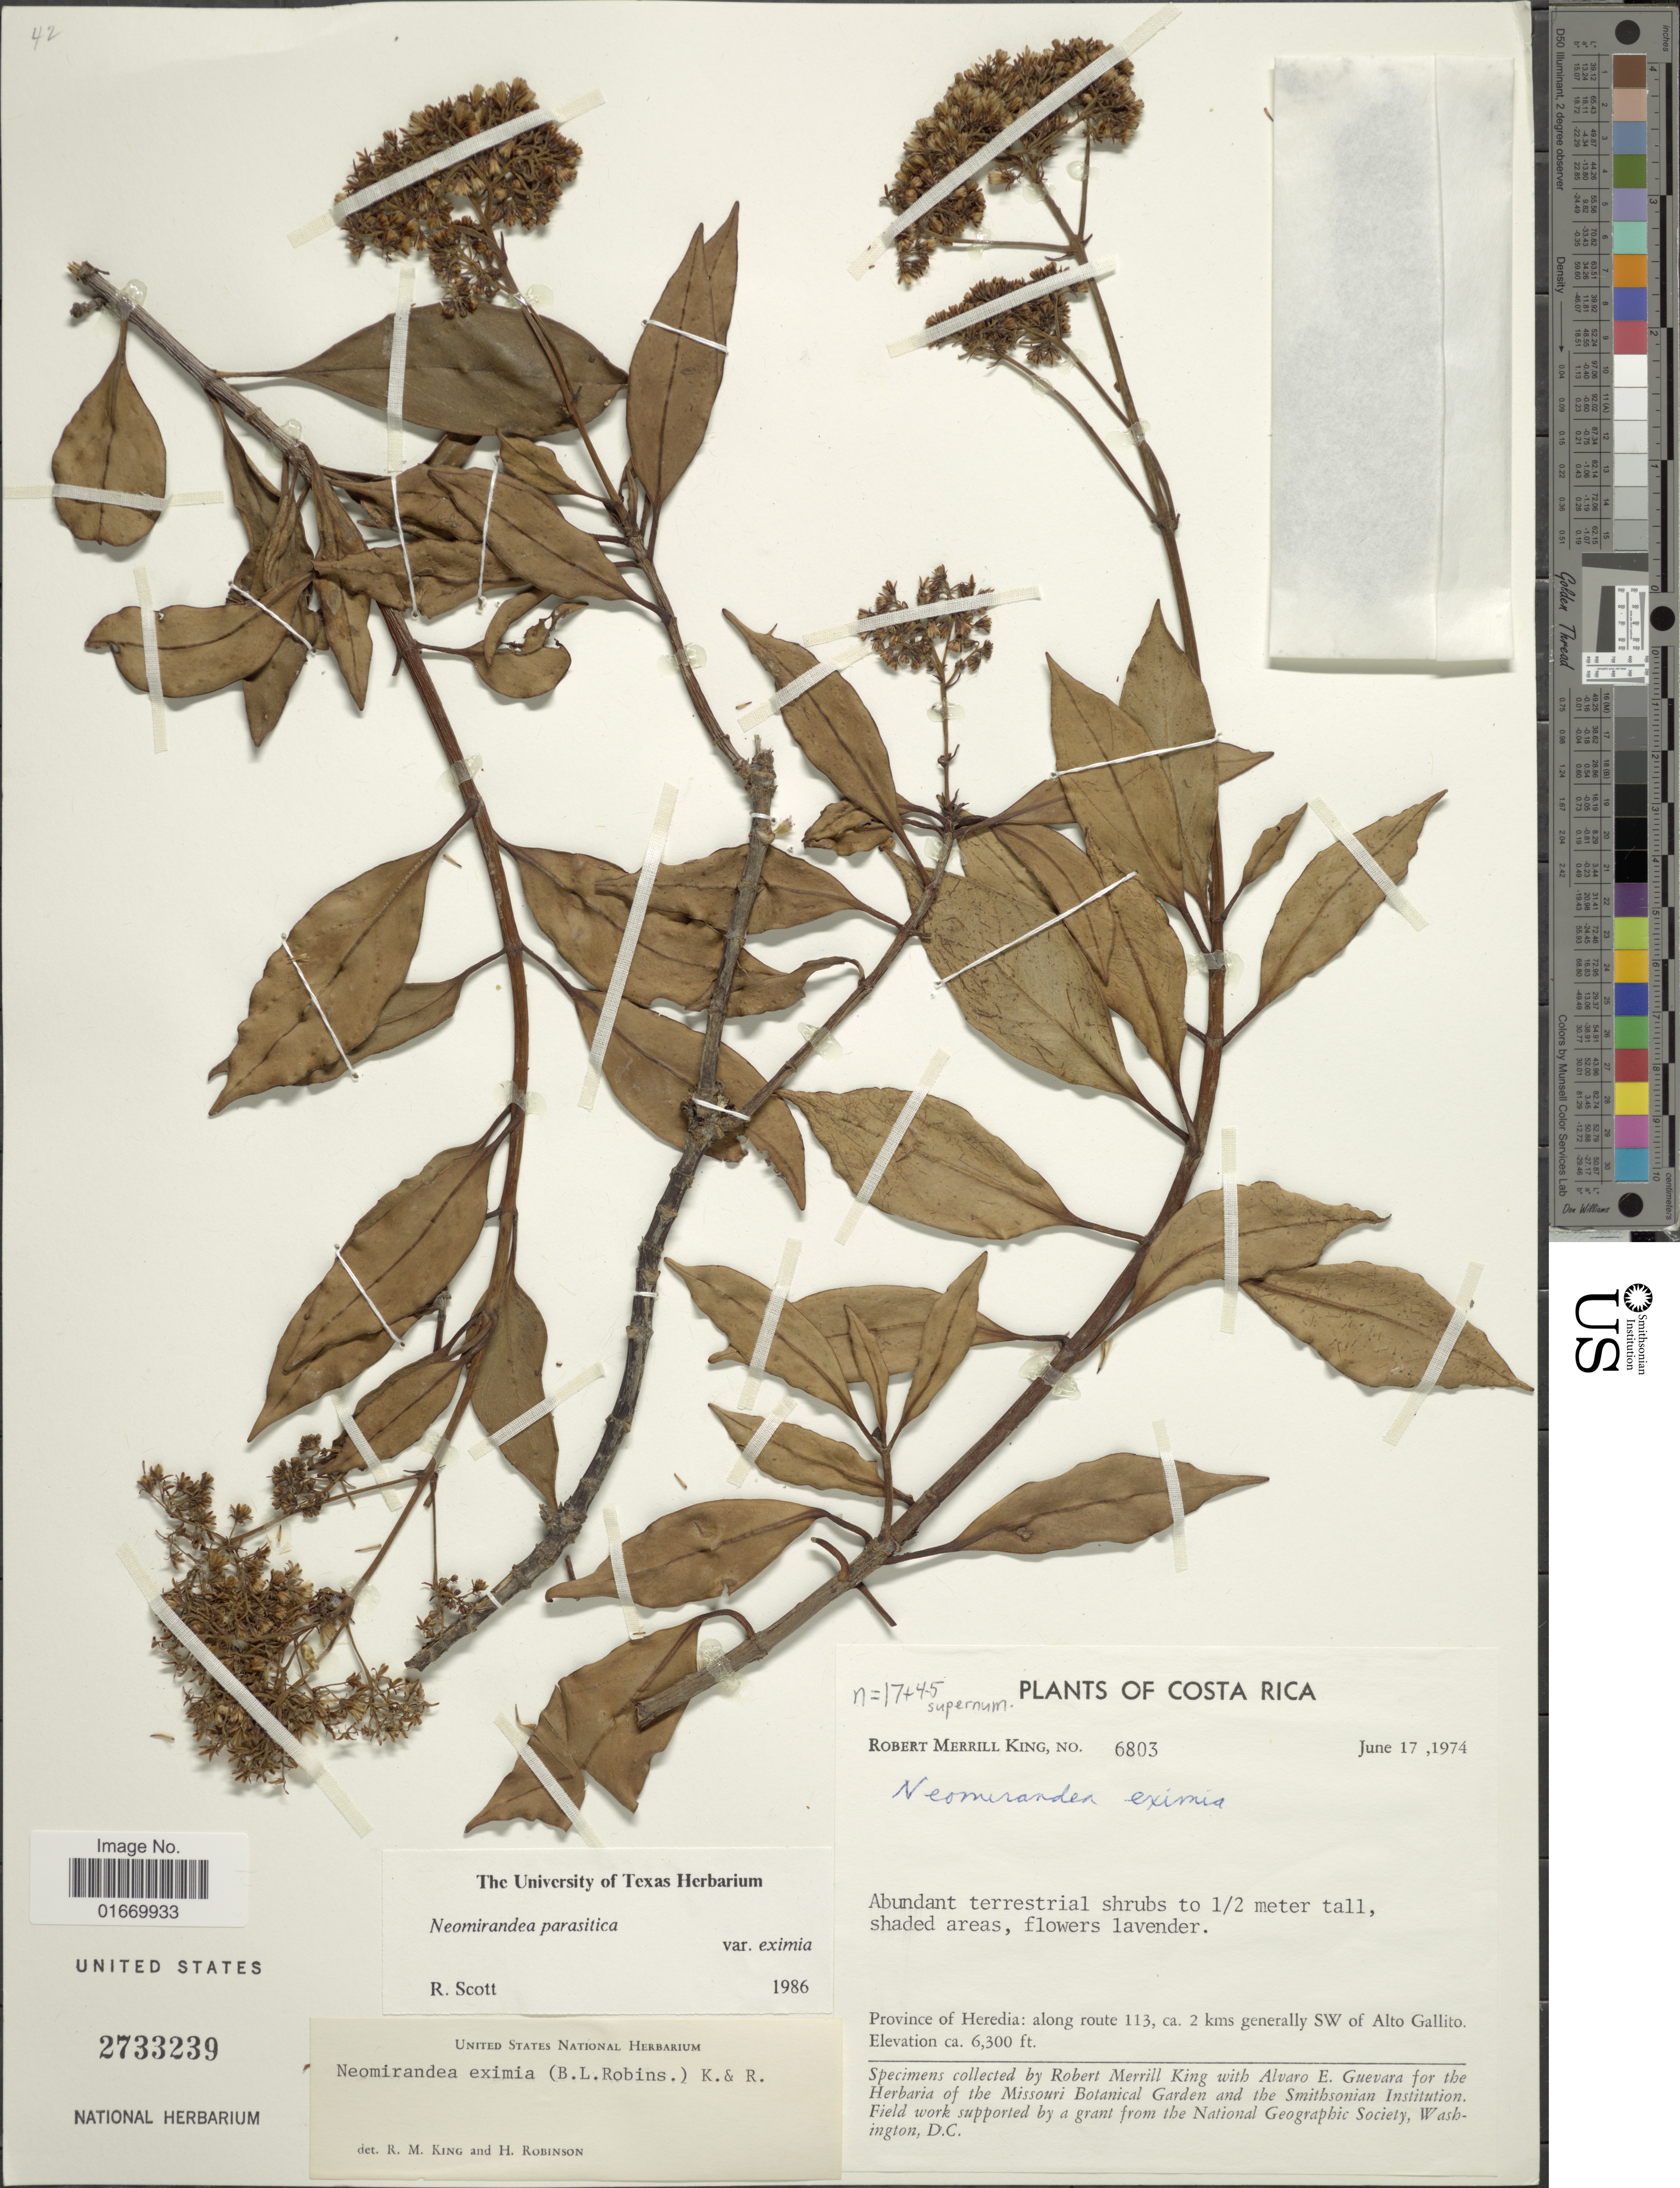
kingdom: Plantae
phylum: Tracheophyta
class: Magnoliopsida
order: Asterales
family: Asteraceae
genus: Neomirandea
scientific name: Neomirandea eximia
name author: (B.L. Rob.) R.M. King & H. Rob.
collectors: R. M. King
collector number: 6803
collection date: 1974-06-17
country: Costa Rica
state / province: Heredia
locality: Along route113, ca 2 kms generally SW of Alto Gallito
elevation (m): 1920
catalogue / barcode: US 2733239